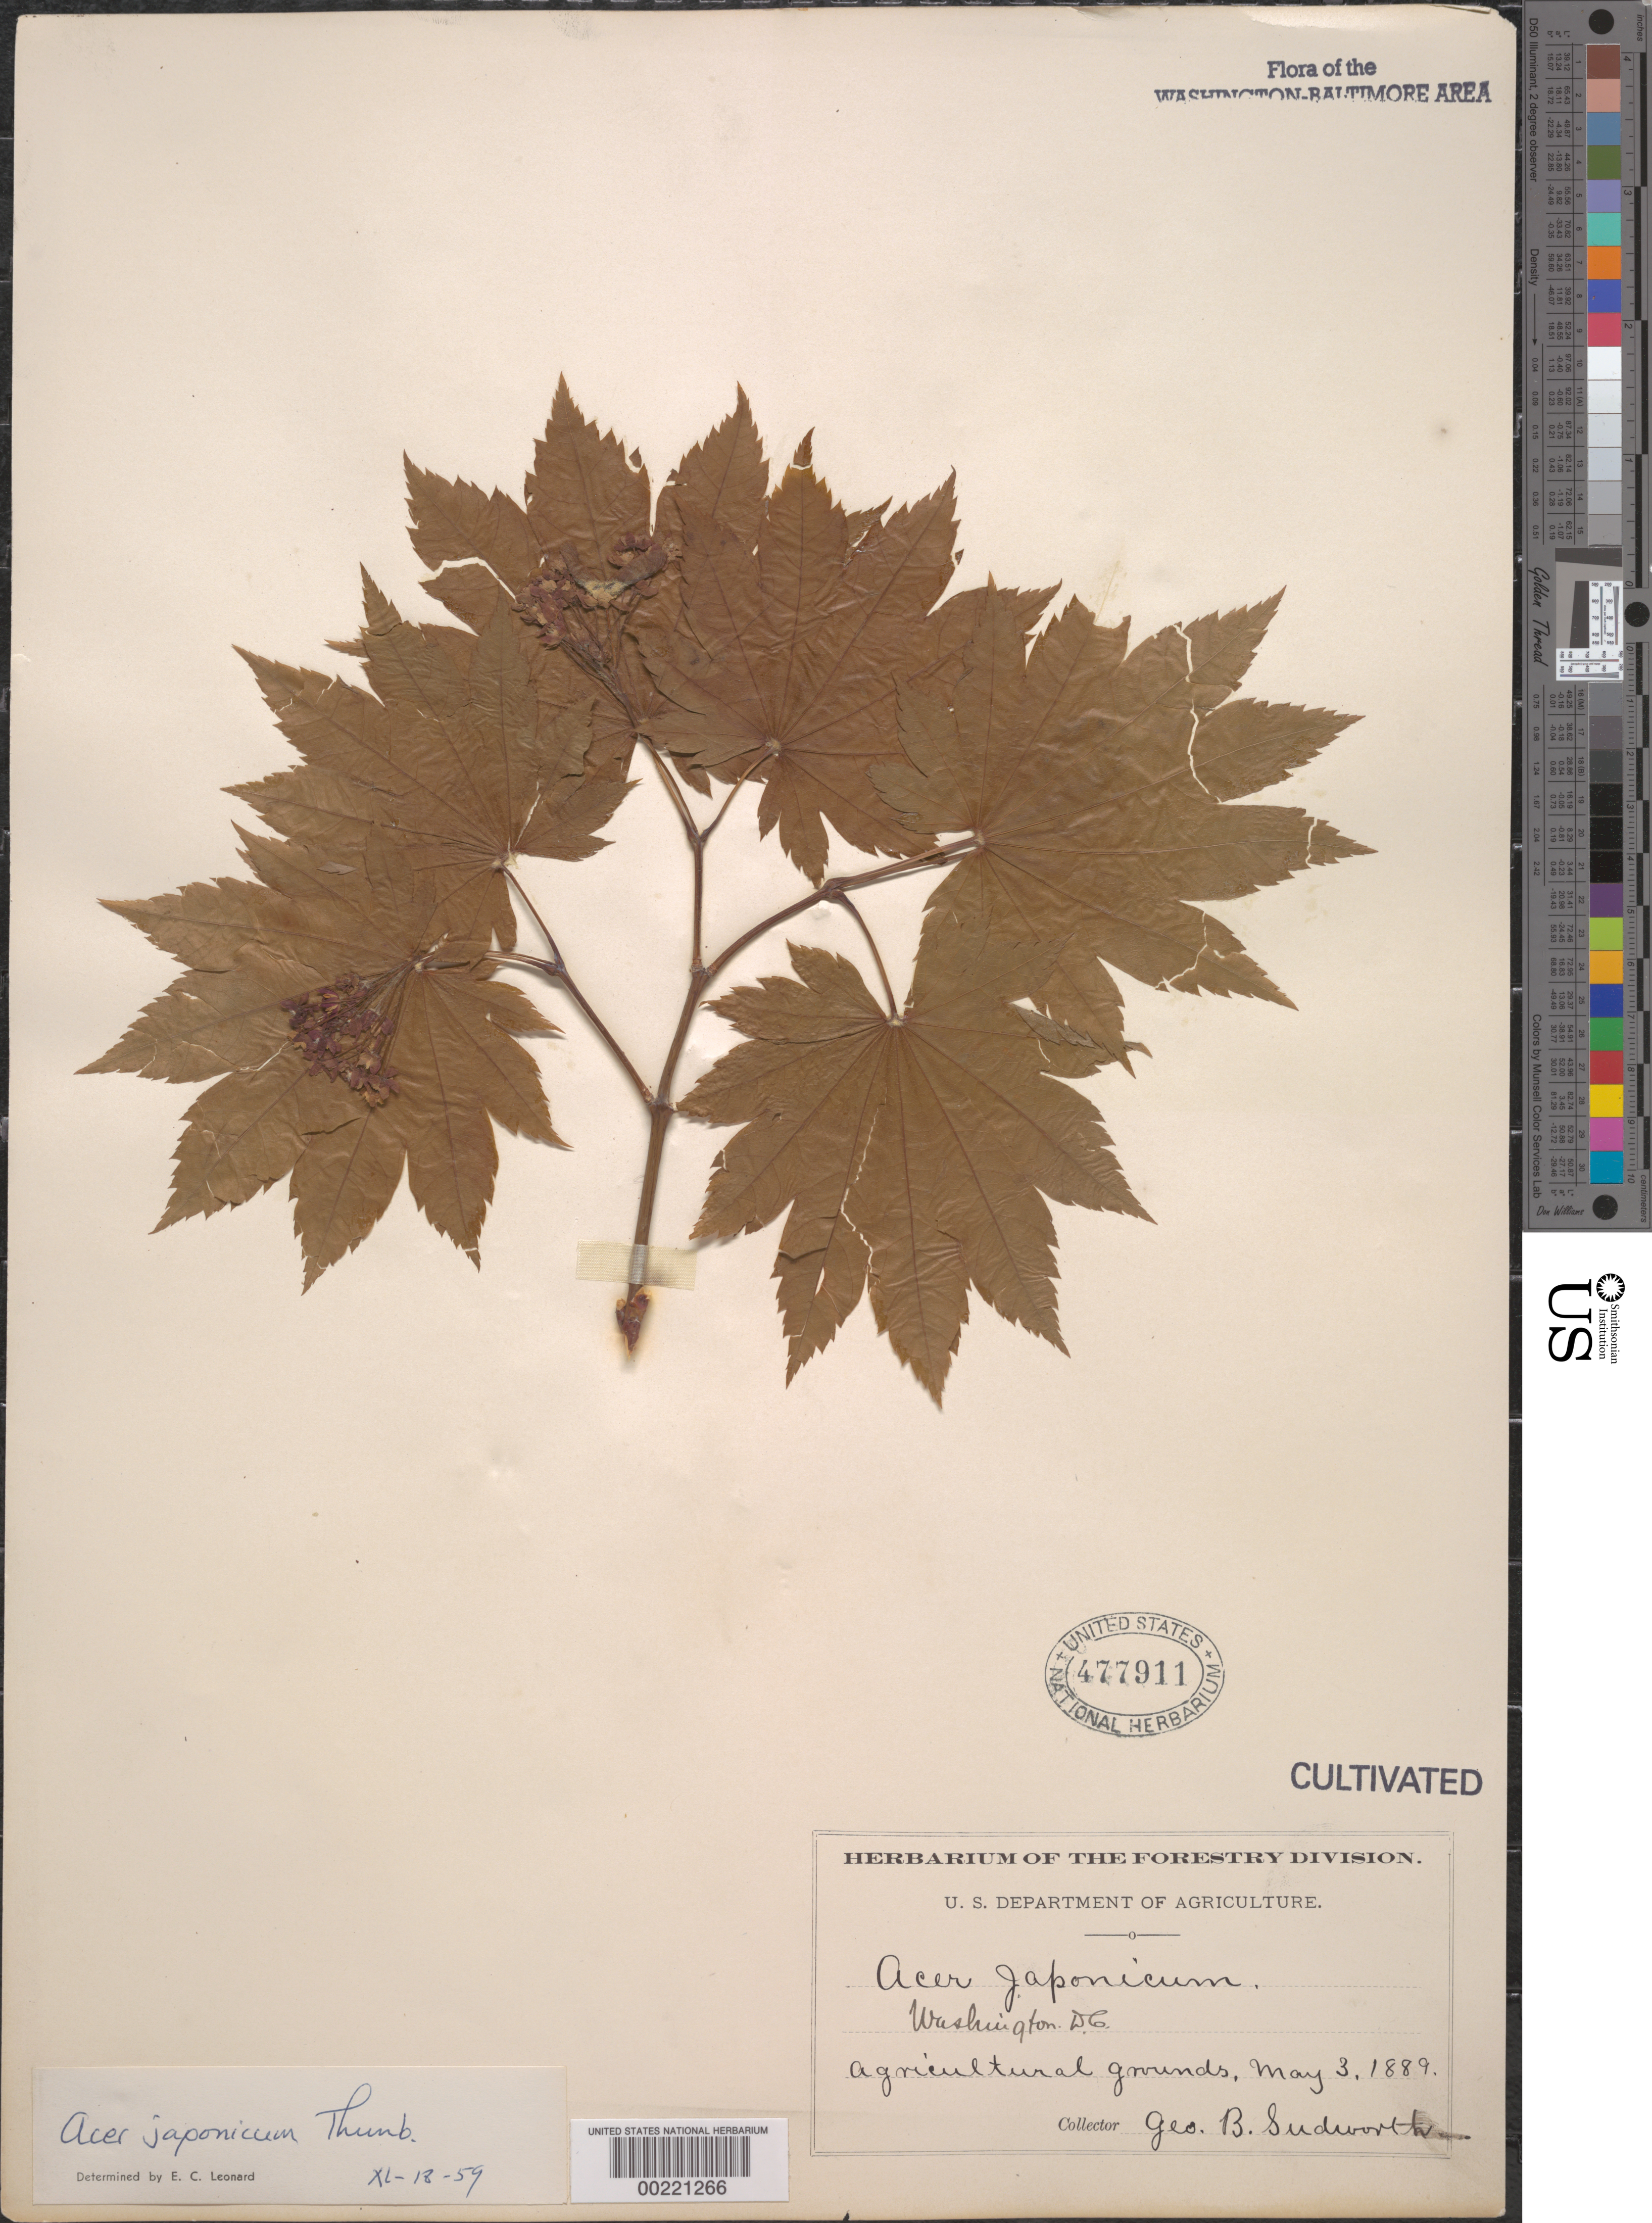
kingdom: Plantae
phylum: Tracheophyta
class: Magnoliopsida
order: Sapindales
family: Sapindaceae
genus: Acer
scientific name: Acer japonicum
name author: Thunb.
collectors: G. B. Sudworth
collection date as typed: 03 May 1889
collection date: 1889-05-03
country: United States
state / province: District of Columbia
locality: Department of Agriculture grounds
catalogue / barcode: US 477911